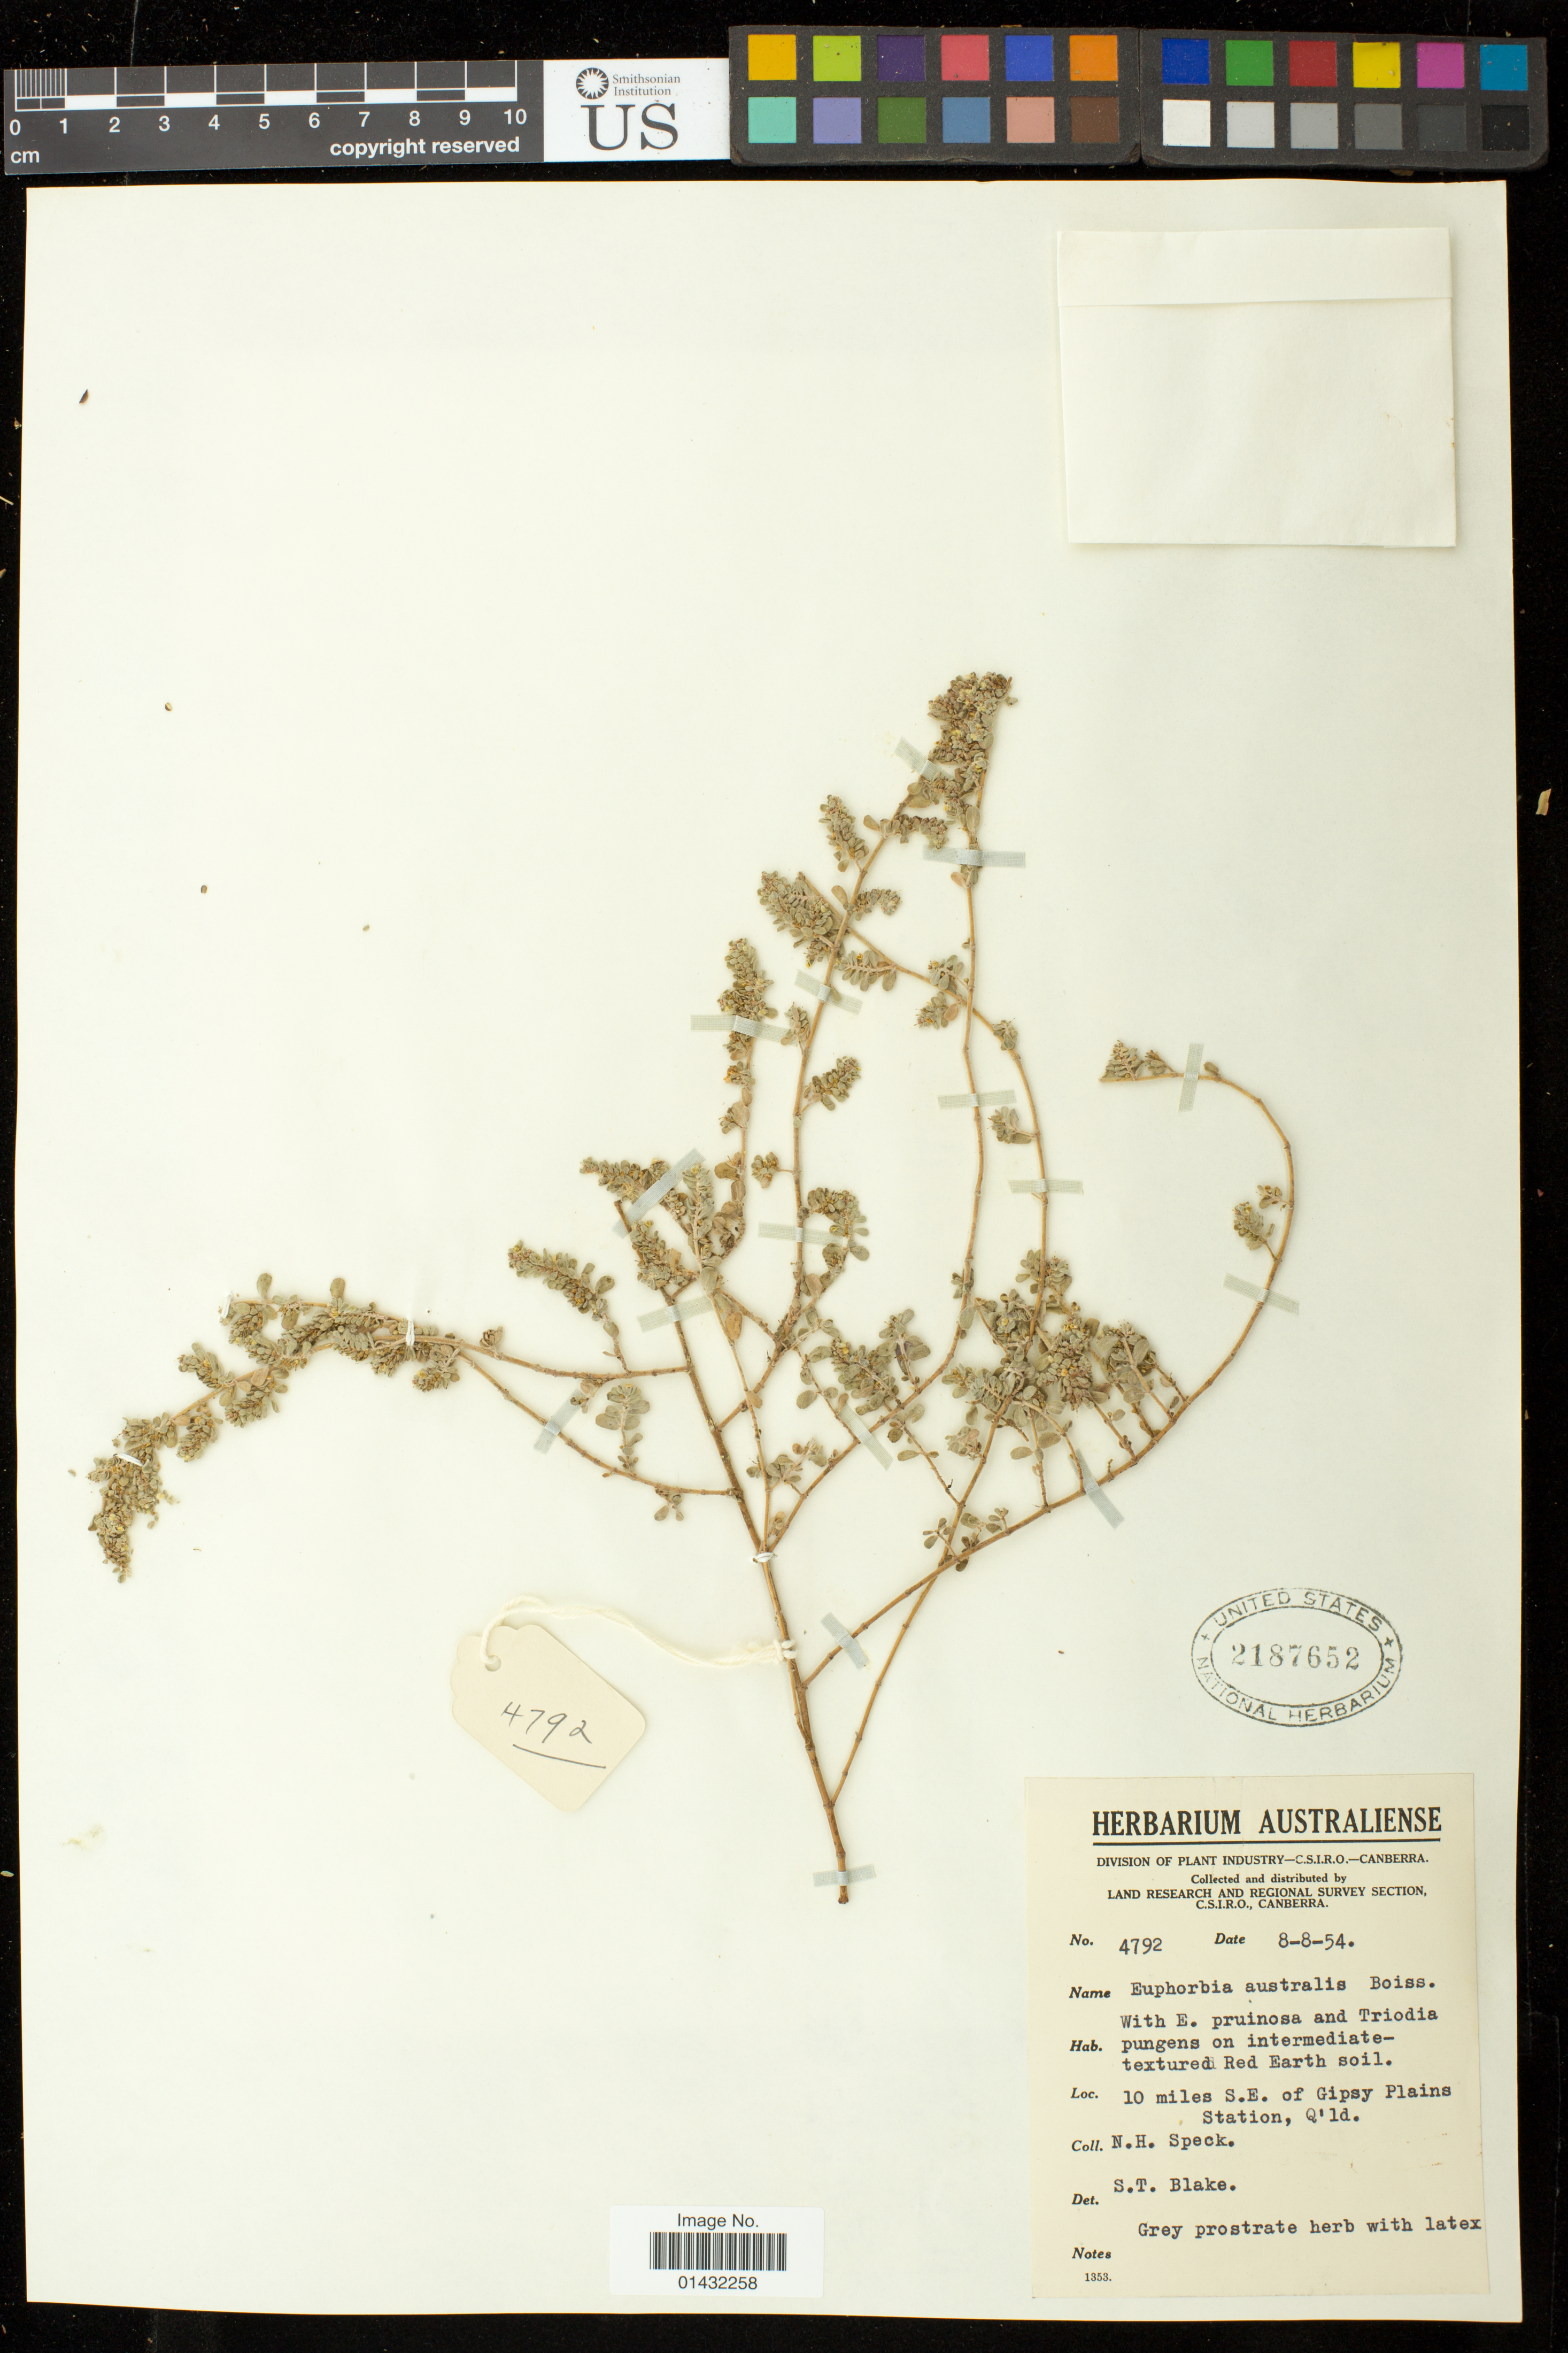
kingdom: Plantae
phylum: Tracheophyta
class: Magnoliopsida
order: Malpighiales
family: Euphorbiaceae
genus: Euphorbia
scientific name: Euphorbia australis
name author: Boiss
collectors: N. Speck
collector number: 4792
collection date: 1954-08-08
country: Australia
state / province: Queensland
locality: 10 miles S.E. of Gipsy Plains Station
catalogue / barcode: US 2187652